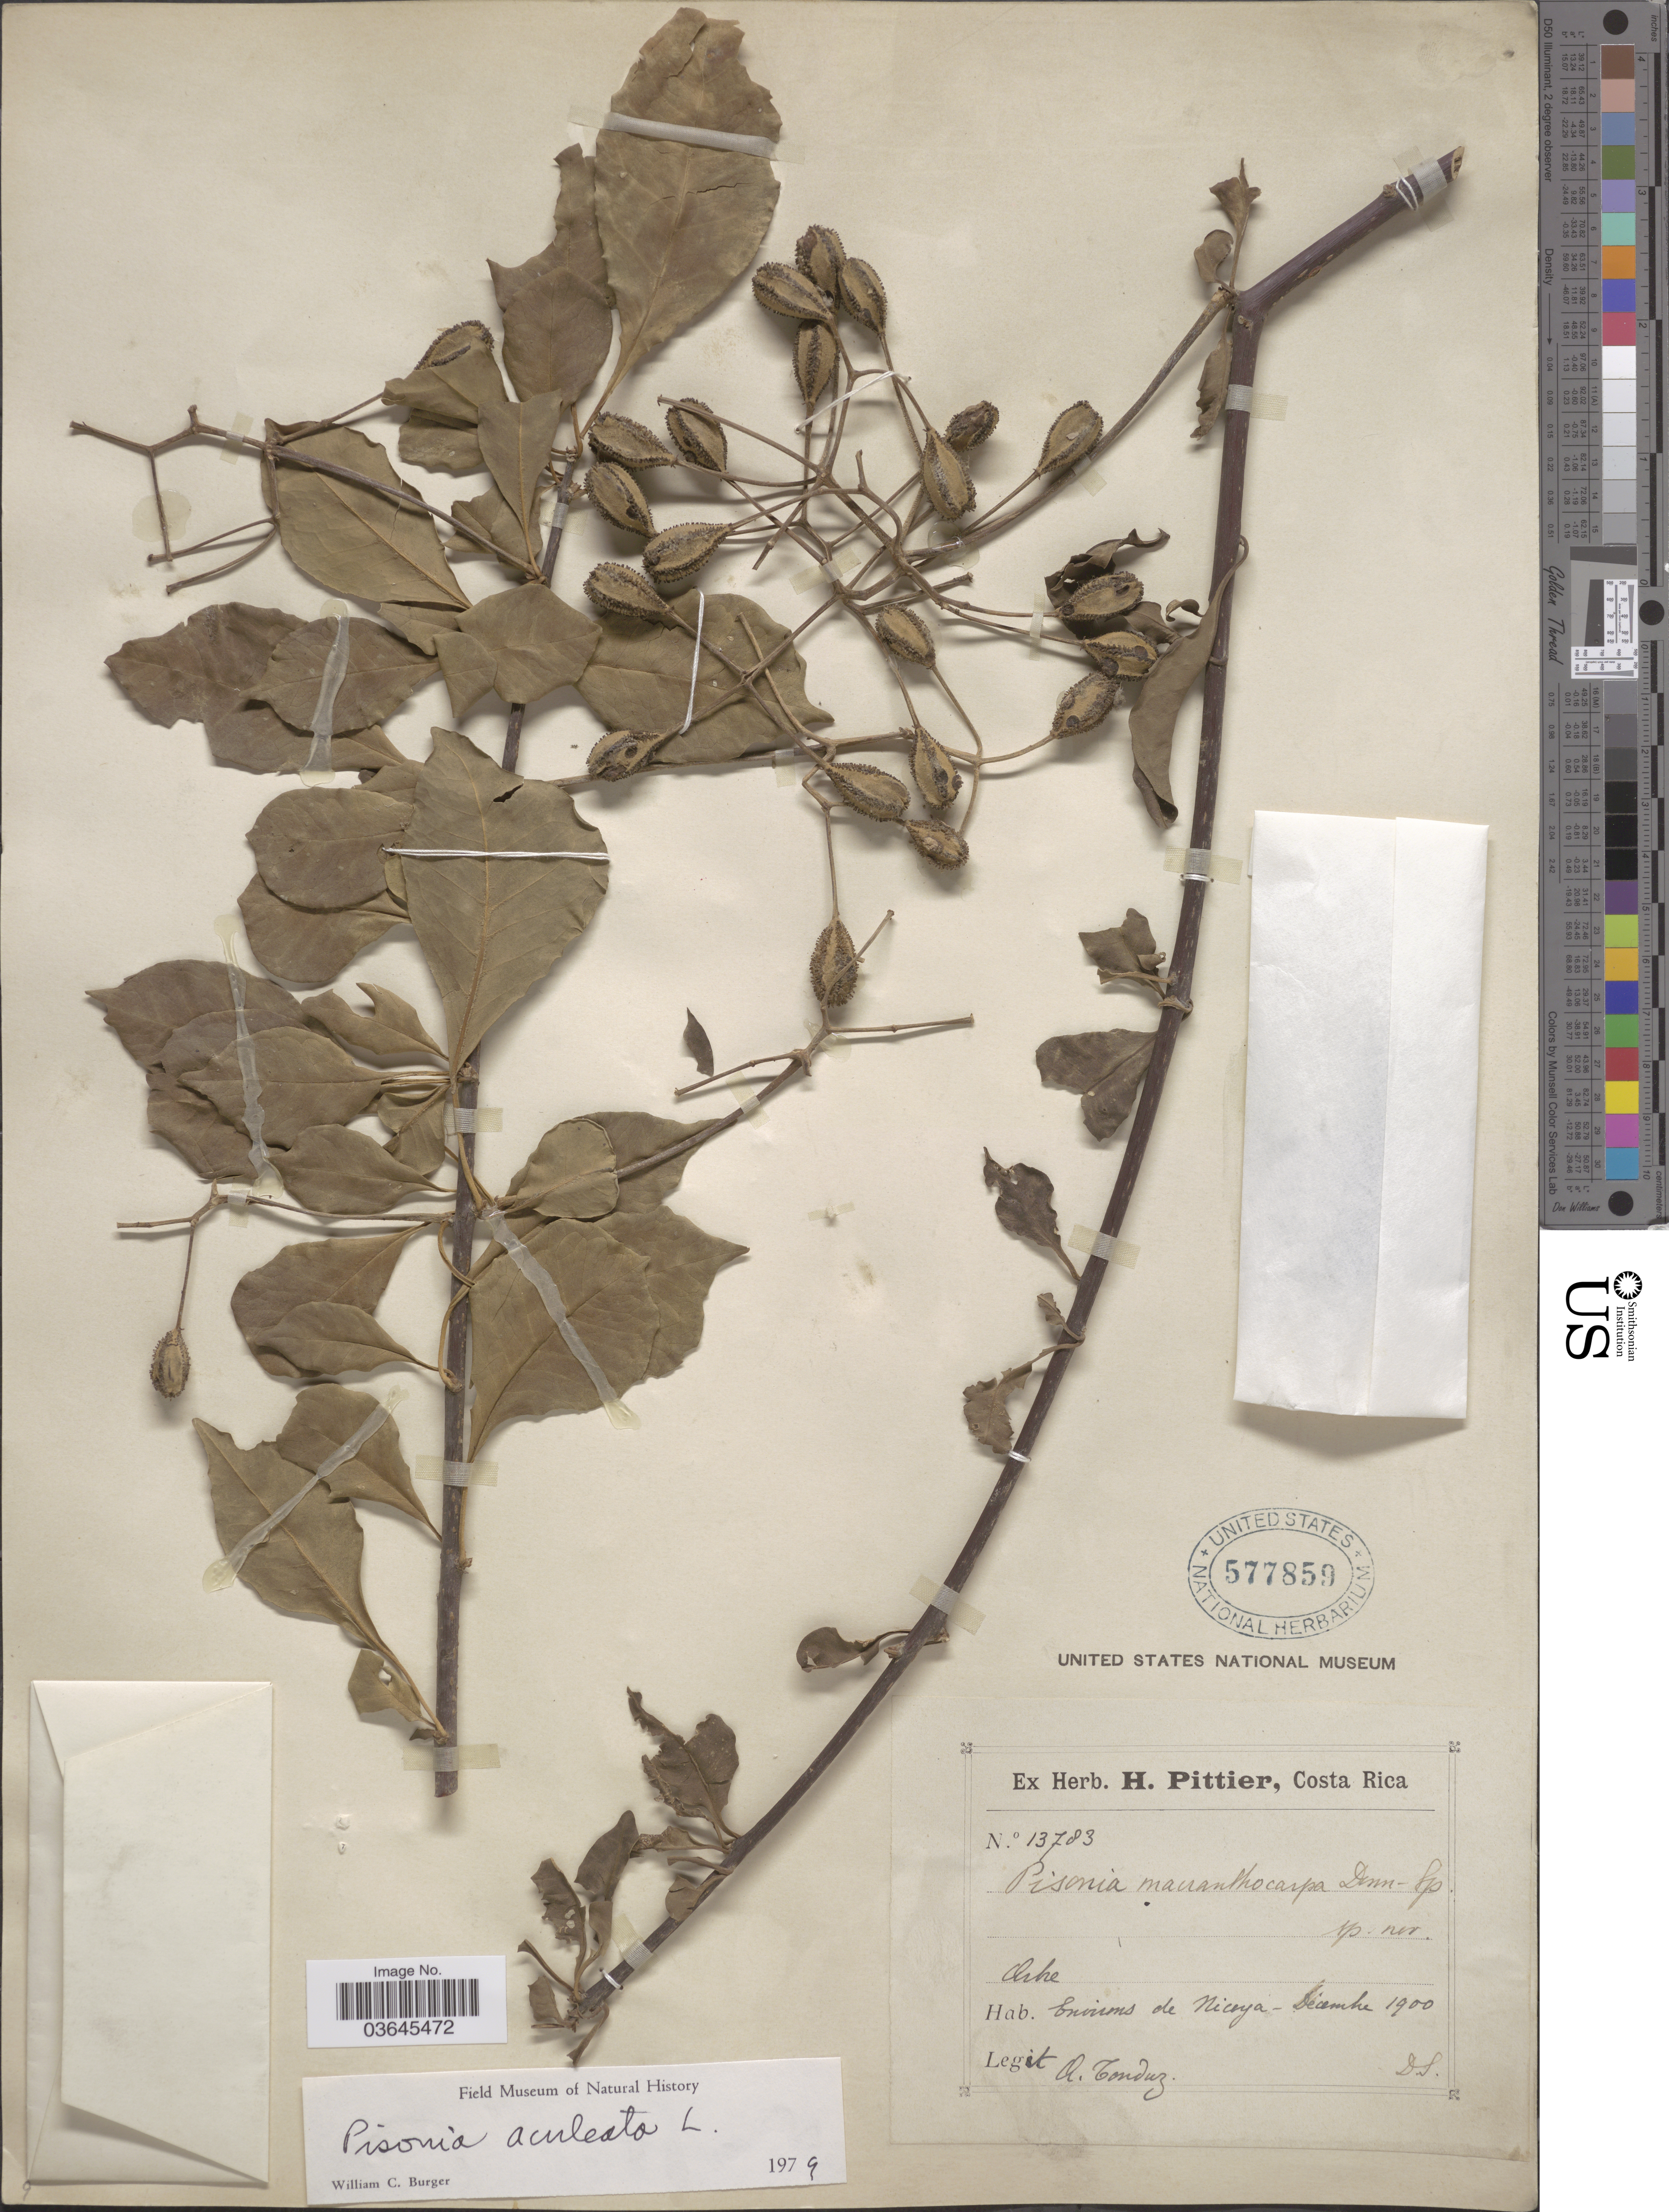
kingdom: Plantae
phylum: Tracheophyta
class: Magnoliopsida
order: Caryophyllales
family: Nyctaginaceae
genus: Pisonia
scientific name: Pisonia aculeata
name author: L.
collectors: A. Tonduz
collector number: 13783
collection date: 1900-12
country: Costa Rica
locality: Oche. Environs de Nicoya.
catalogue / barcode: US 577859